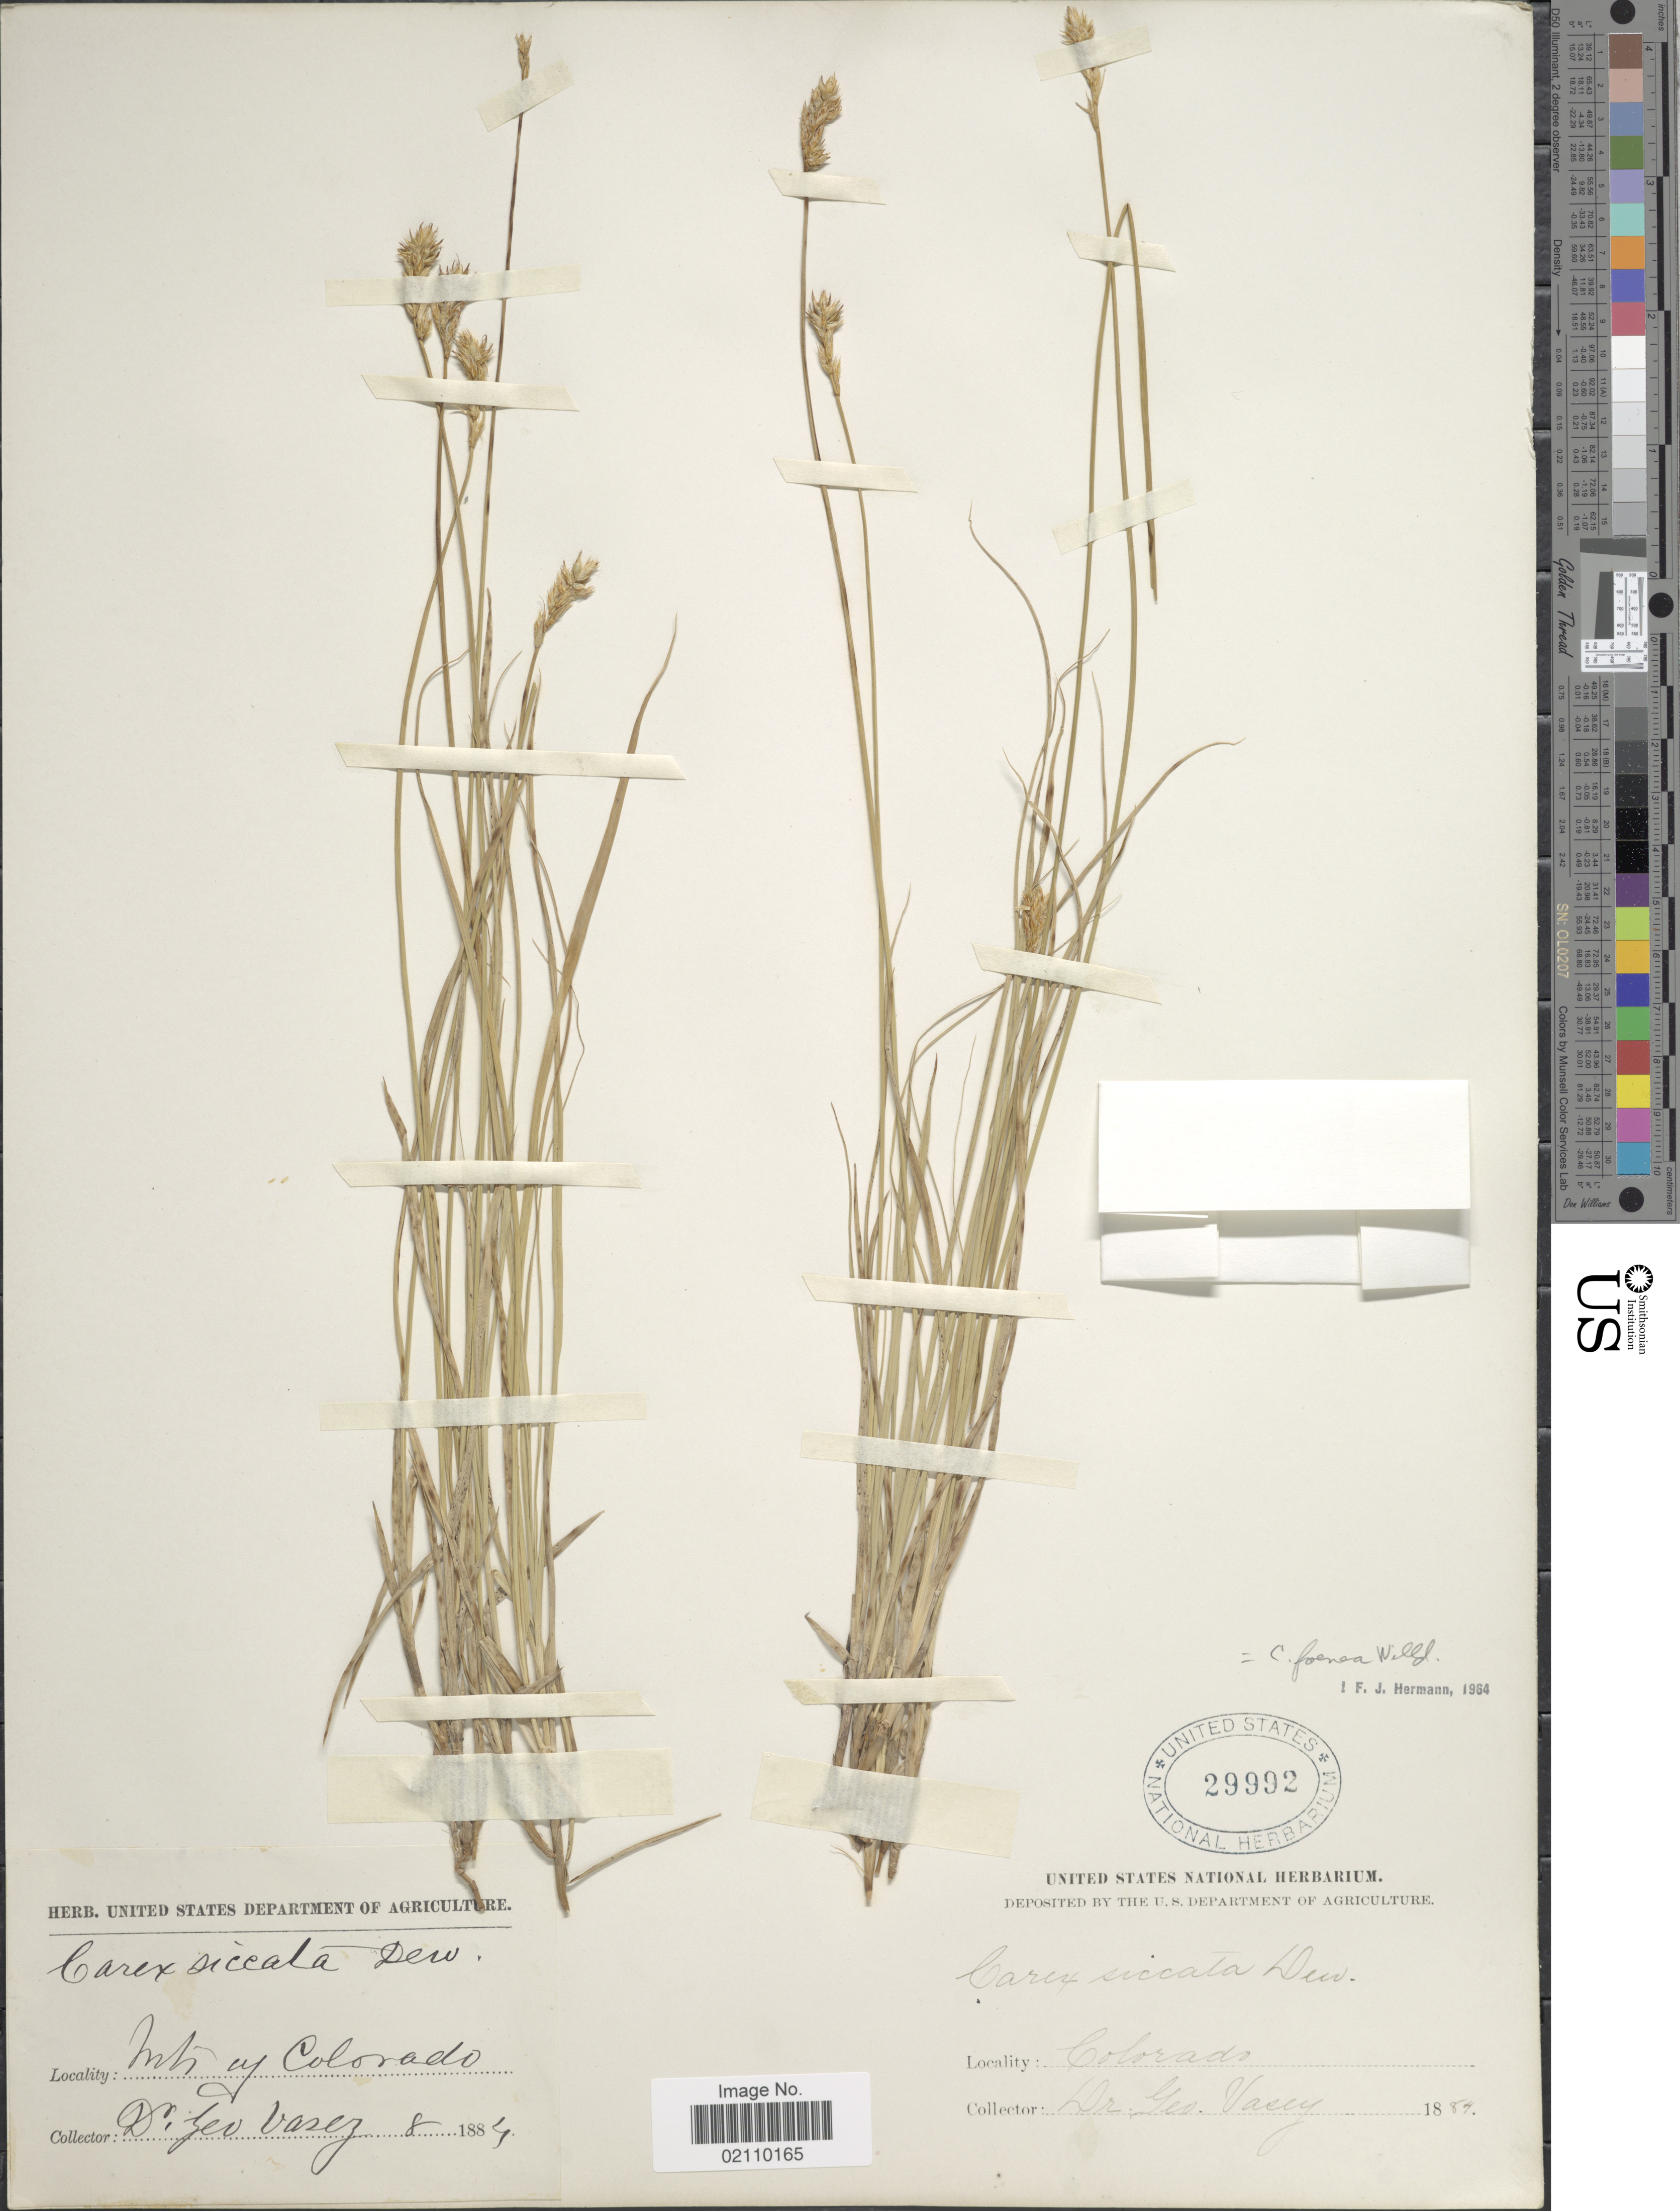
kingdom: Plantae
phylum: Tracheophyta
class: Liliopsida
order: Poales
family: Cyperaceae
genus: Carex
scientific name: Carex siccata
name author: Dewey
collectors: G. Vasey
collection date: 1884-08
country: United States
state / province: Colorado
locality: Mts of Colorado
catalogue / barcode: US 29992